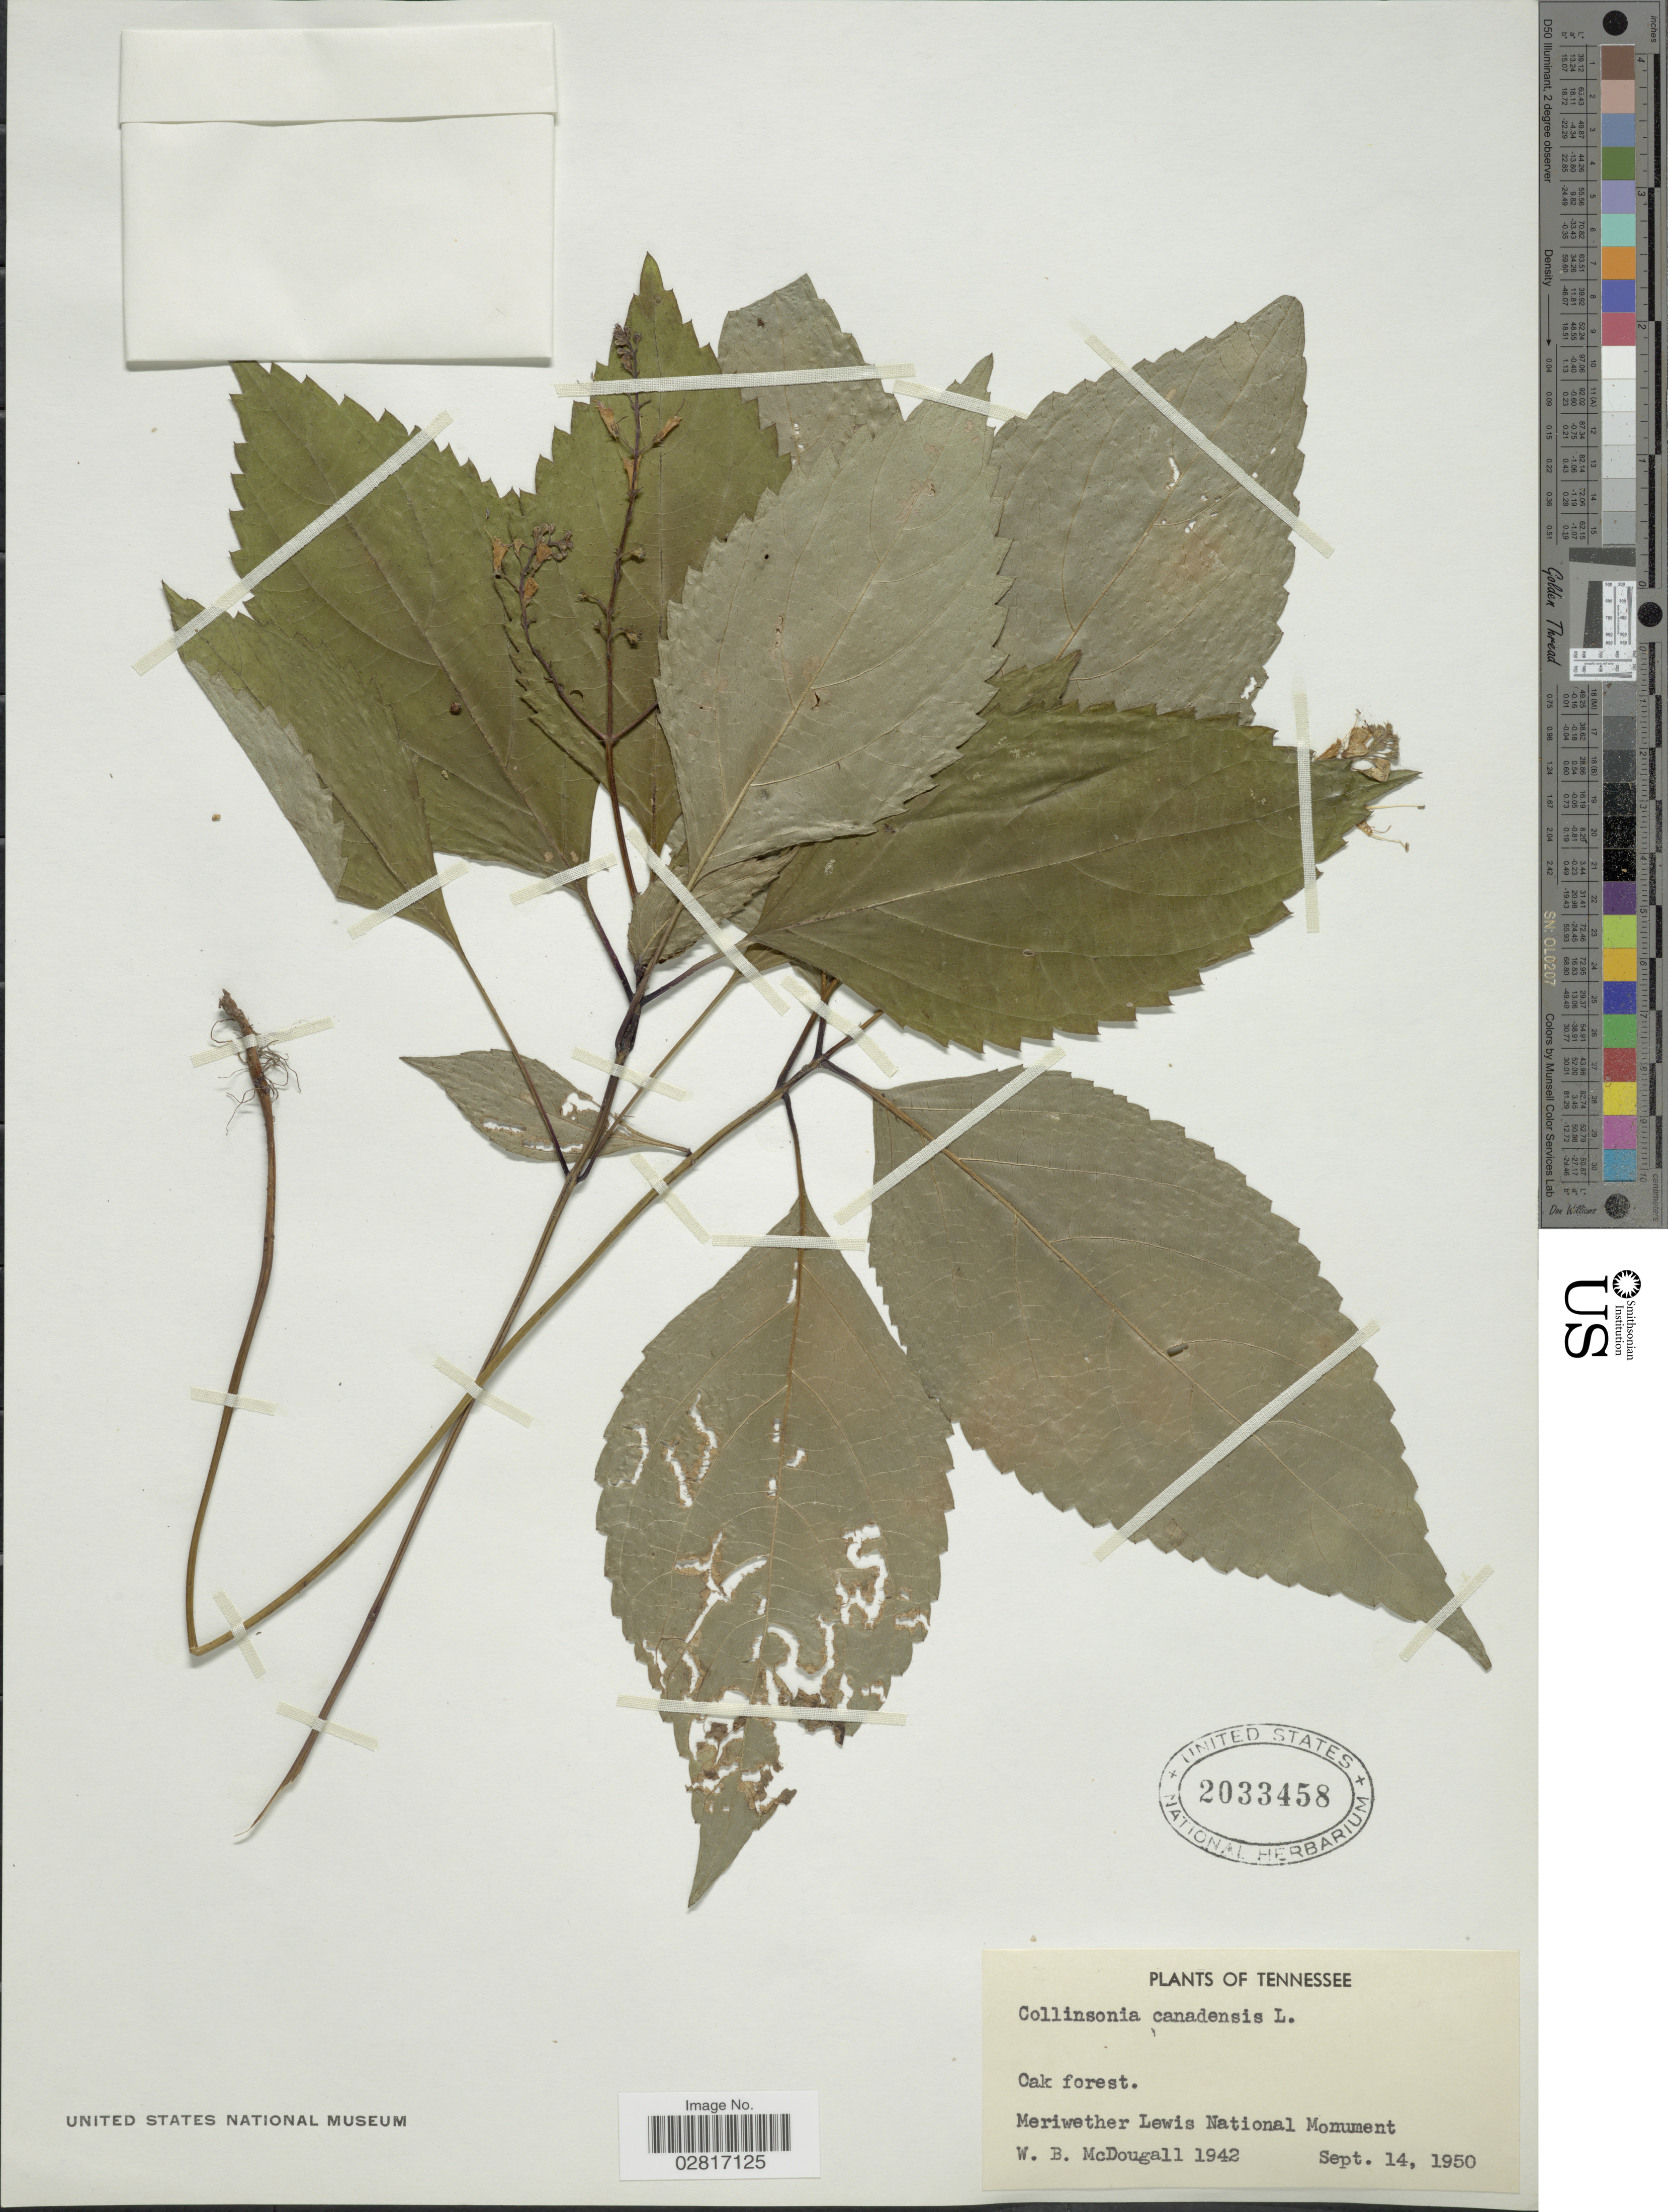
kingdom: Plantae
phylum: Tracheophyta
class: Magnoliopsida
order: Lamiales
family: Lamiaceae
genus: Collinsonia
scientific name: Collinsonia canadensis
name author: L.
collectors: W. B. McDougall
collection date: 1950-09-14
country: United States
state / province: Tennessee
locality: Meriwether Lewis National Monument.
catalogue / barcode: US 2033458